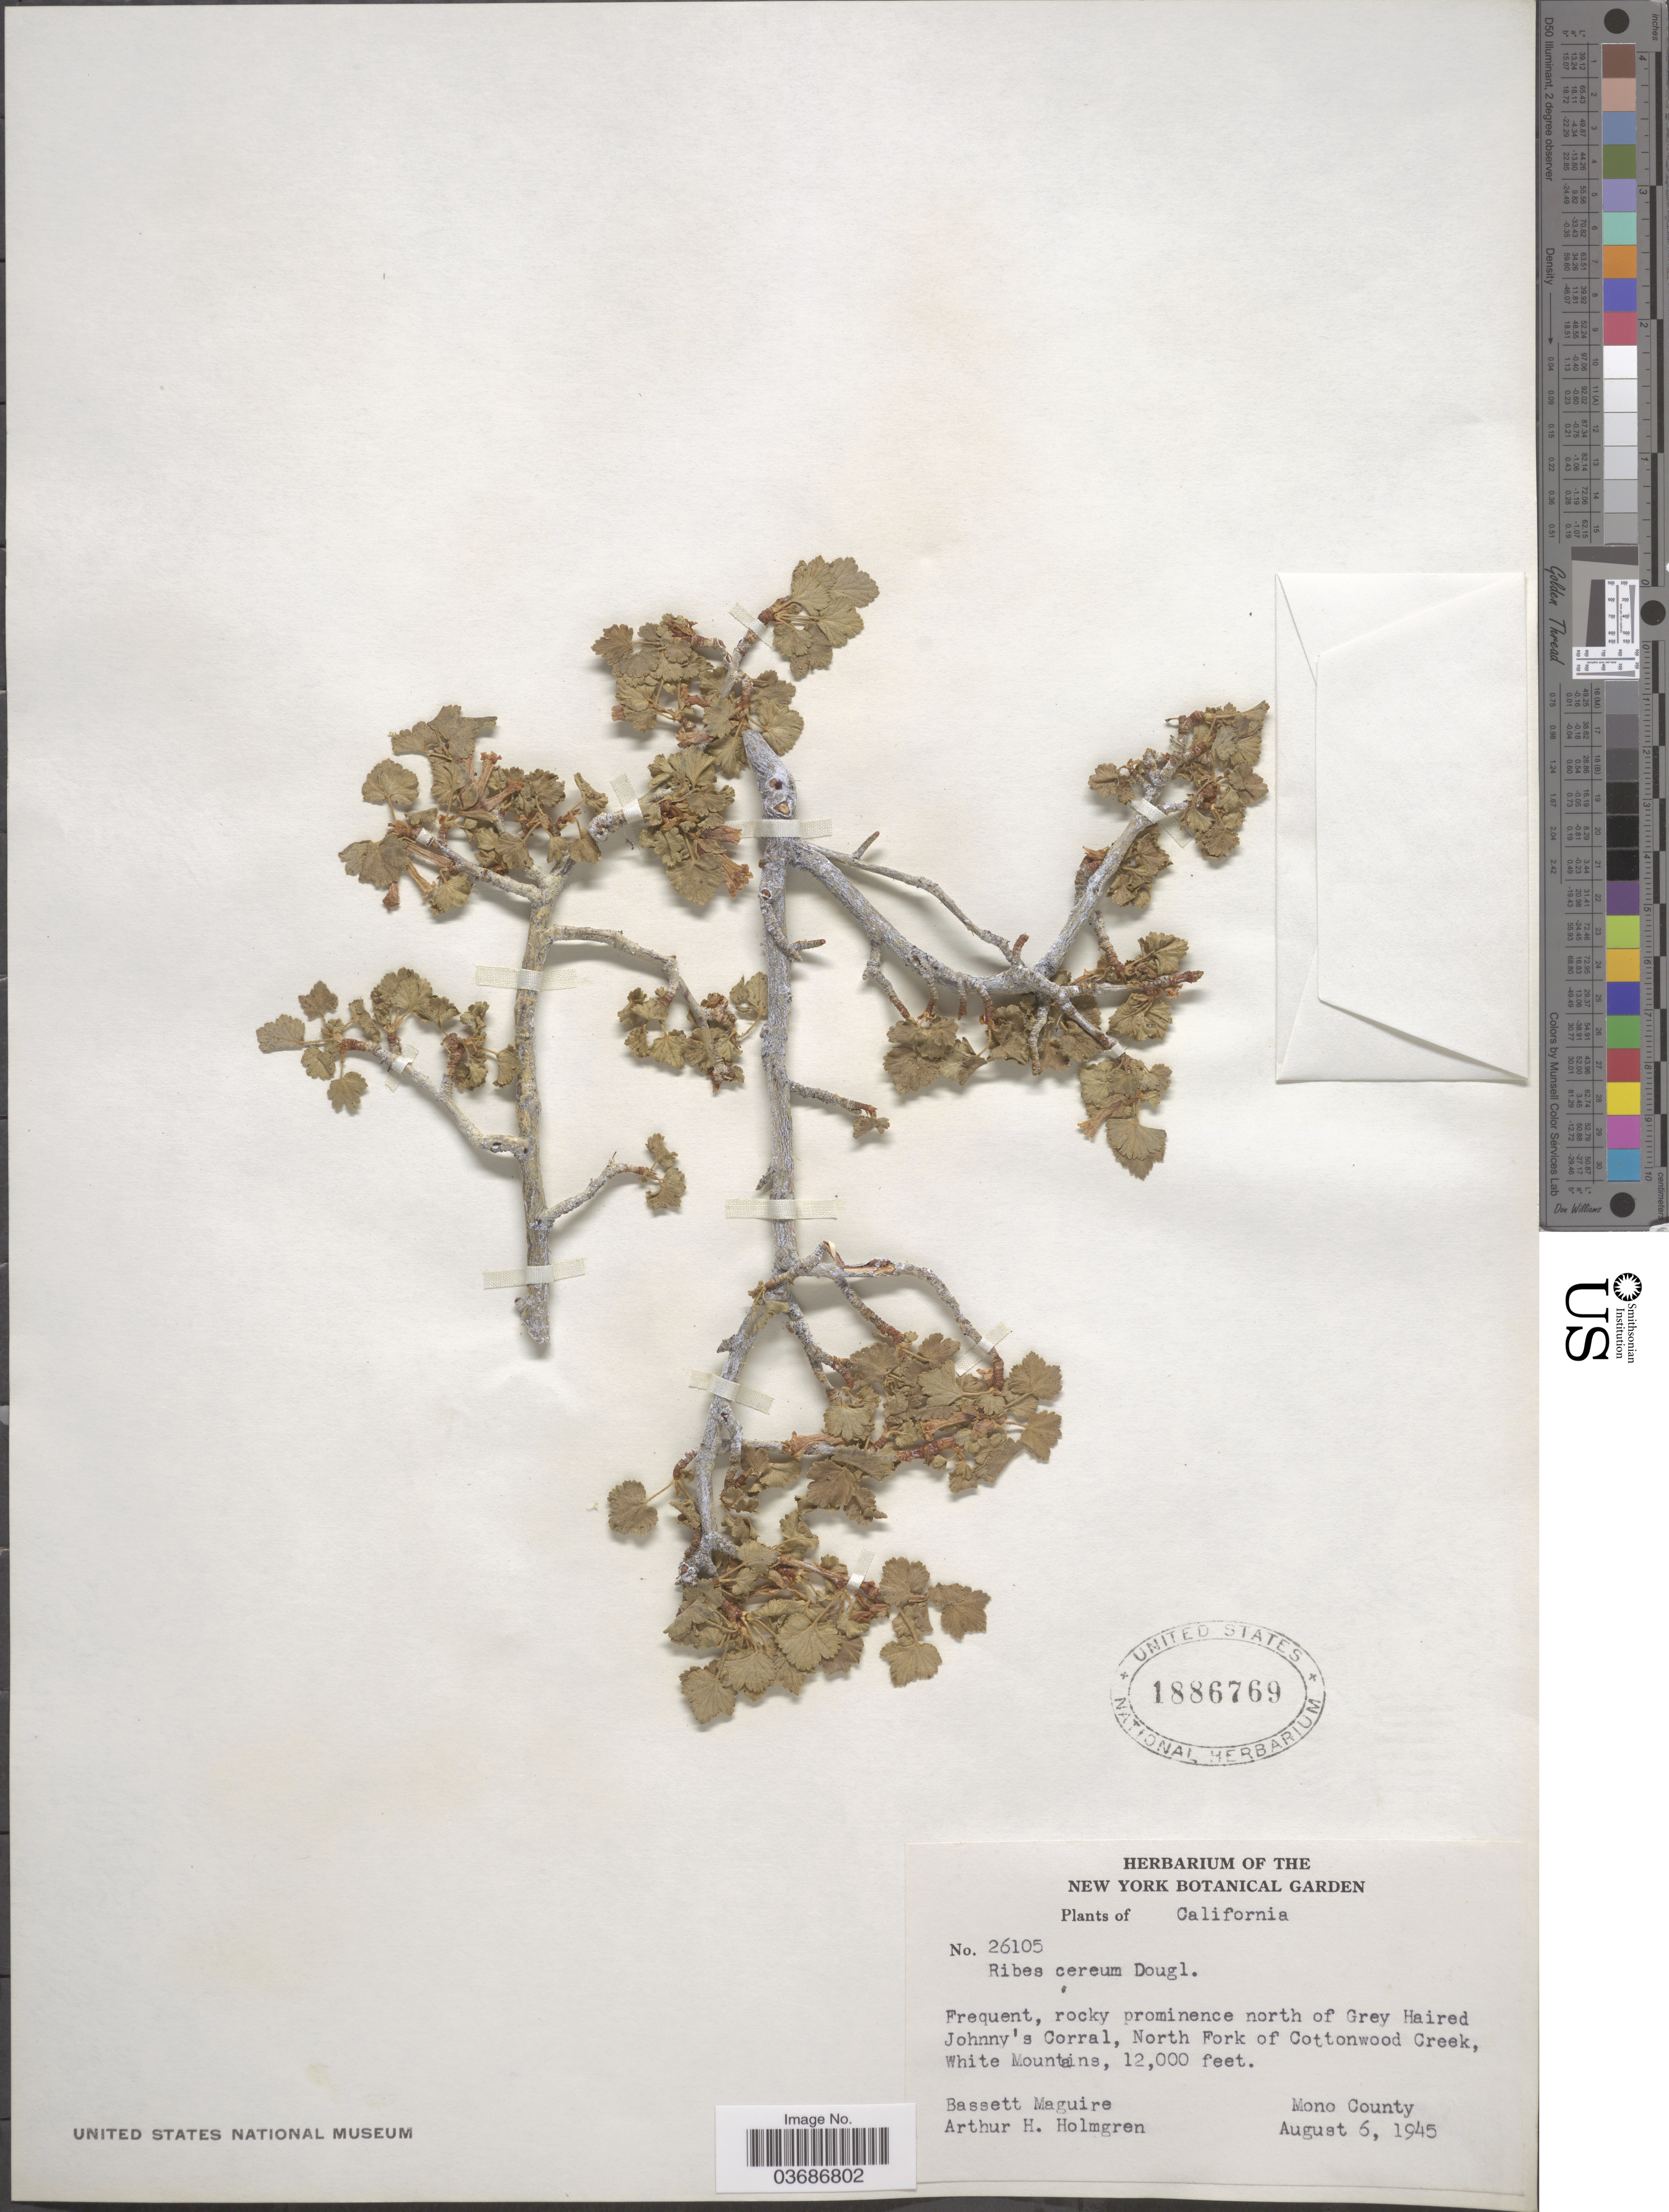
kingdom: Plantae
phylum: Tracheophyta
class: Magnoliopsida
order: Saxifragales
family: Grossulariaceae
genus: Ribes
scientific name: Ribes cereum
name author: Douglas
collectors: B. Maguire & A. H. Holmgren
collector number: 26105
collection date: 1945-08-06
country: United States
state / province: California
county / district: Mono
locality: Frequent, rocky prominence north of Grey Haired Johnny's Corral, North Fork of Cottonwood Creek, White Mountains, Mono County.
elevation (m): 3658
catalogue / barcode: US 1886769